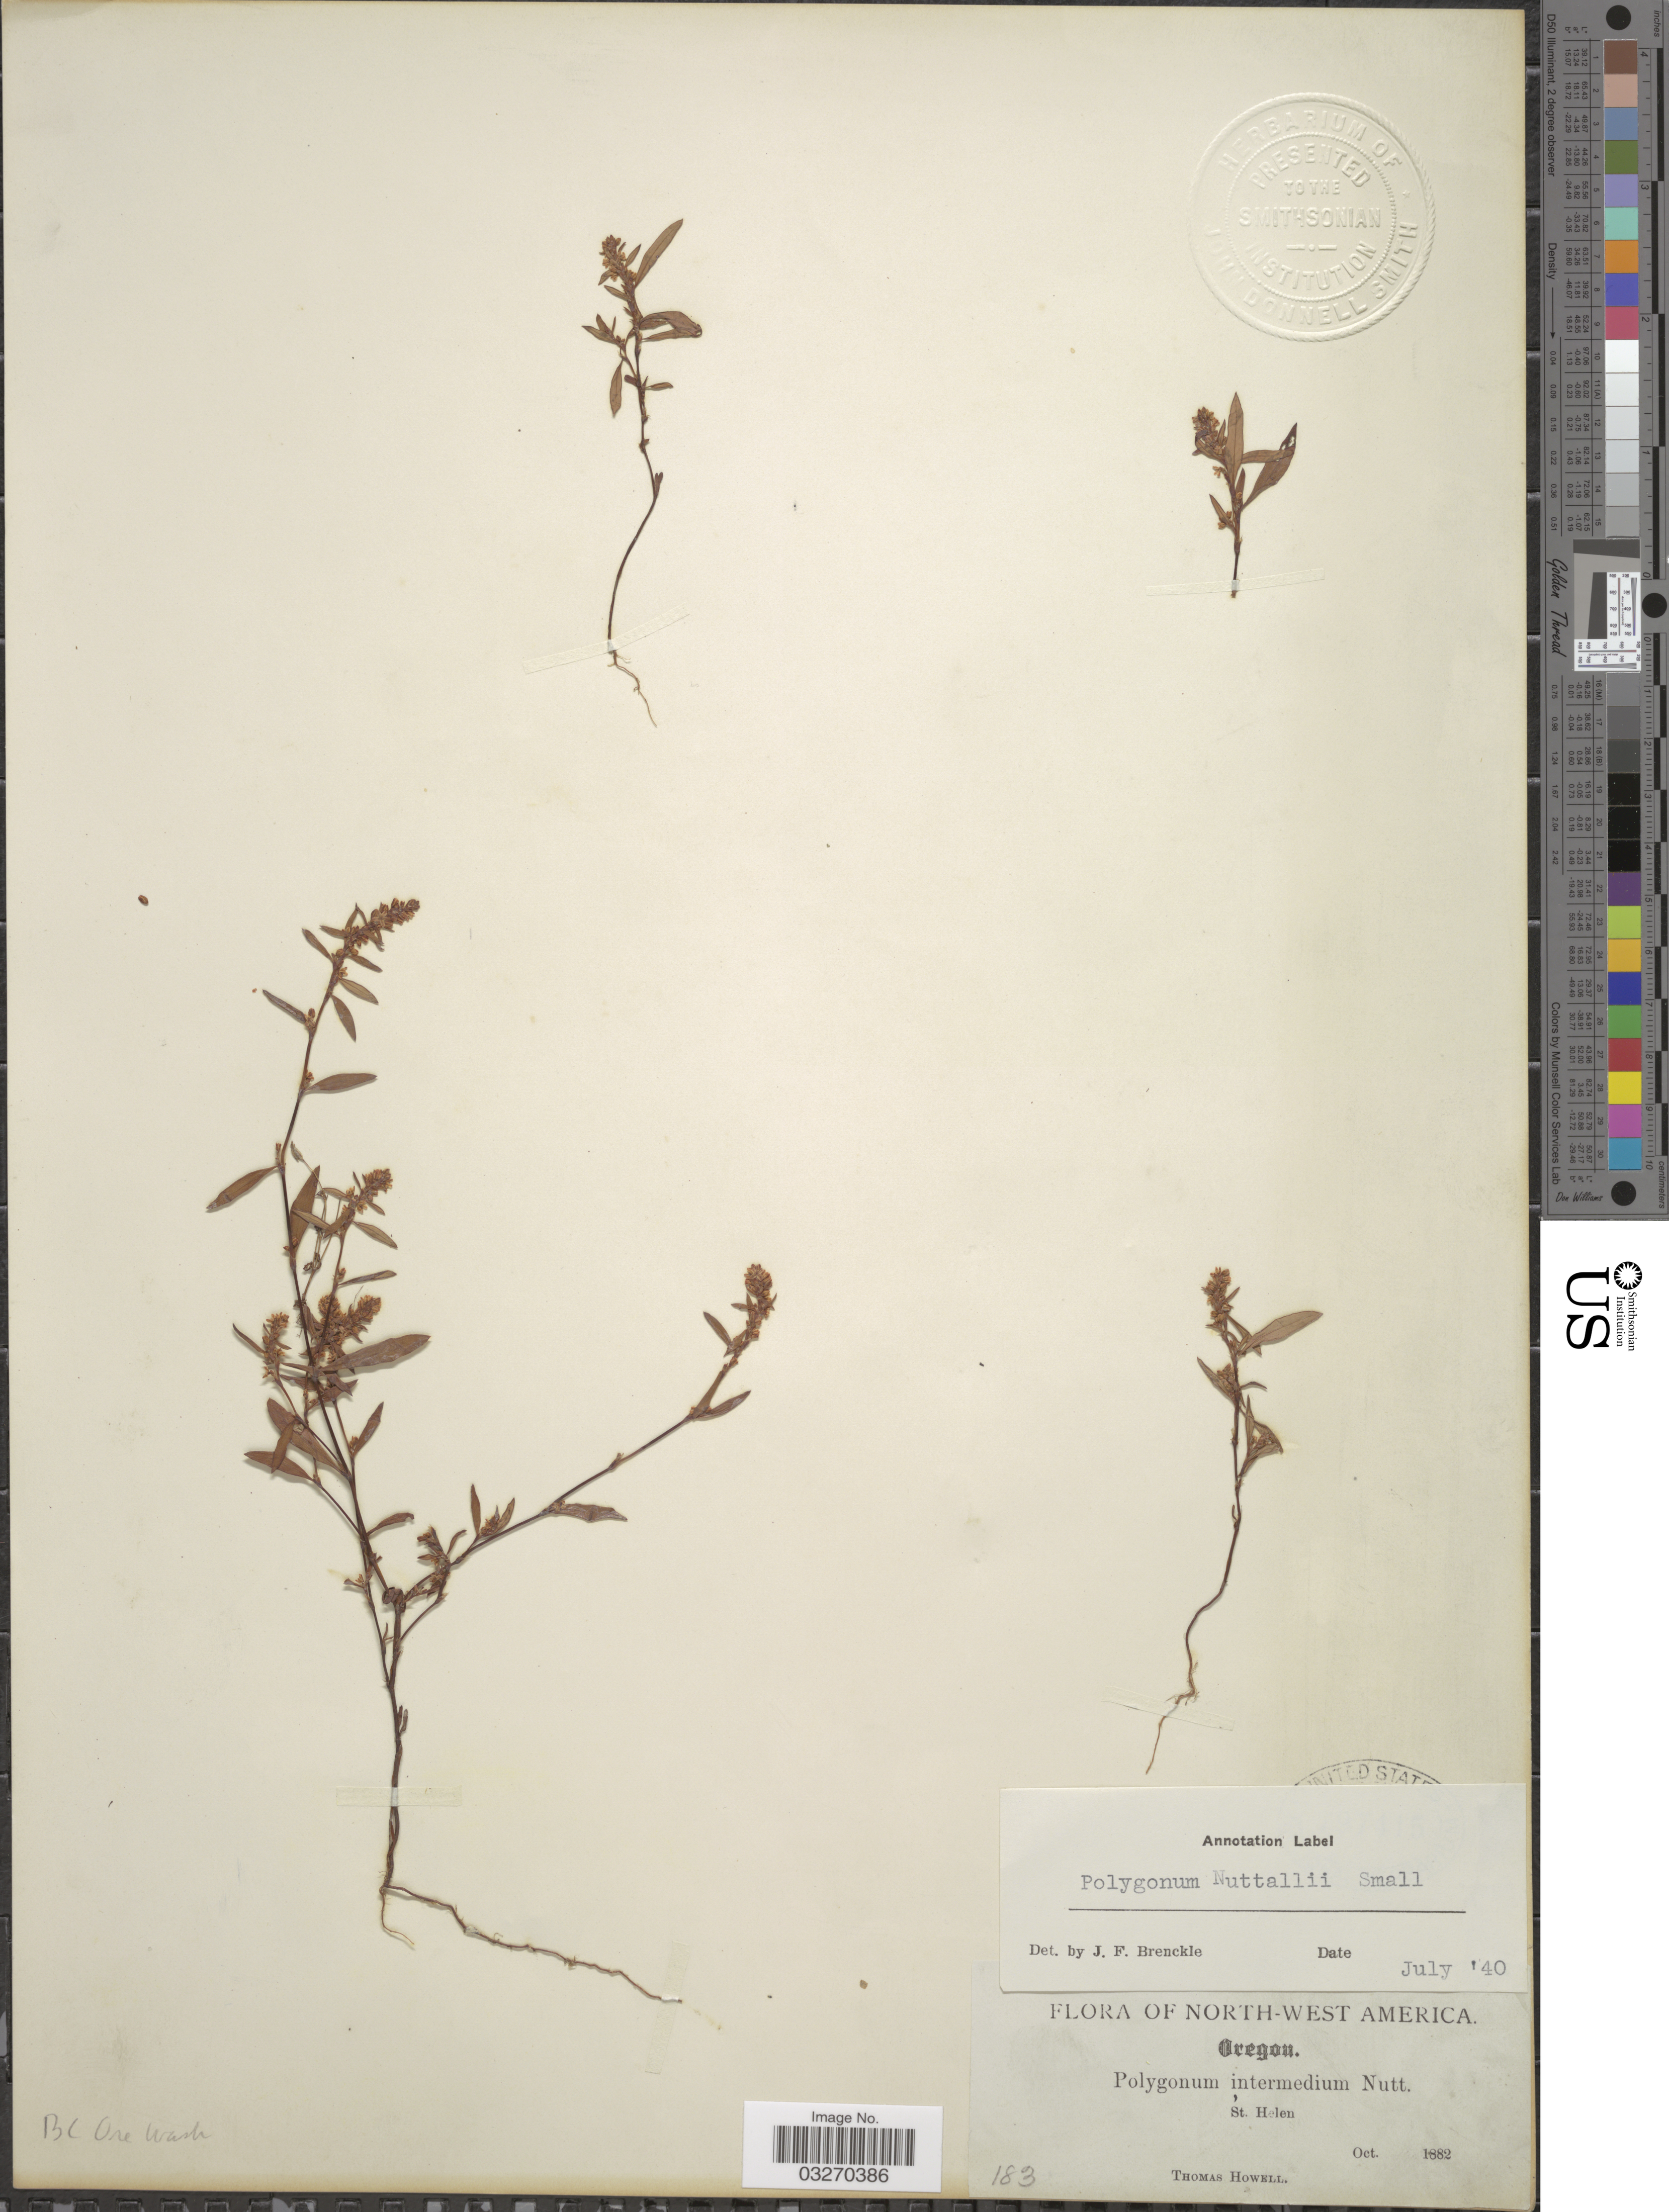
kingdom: Plantae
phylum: Tracheophyta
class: Magnoliopsida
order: Caryophyllales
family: Polygonaceae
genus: Polygonum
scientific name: Polygonum nuttallii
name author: Small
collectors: T. Howell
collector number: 183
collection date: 1882-10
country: United States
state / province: Oregon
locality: North-west America. St. Helen.